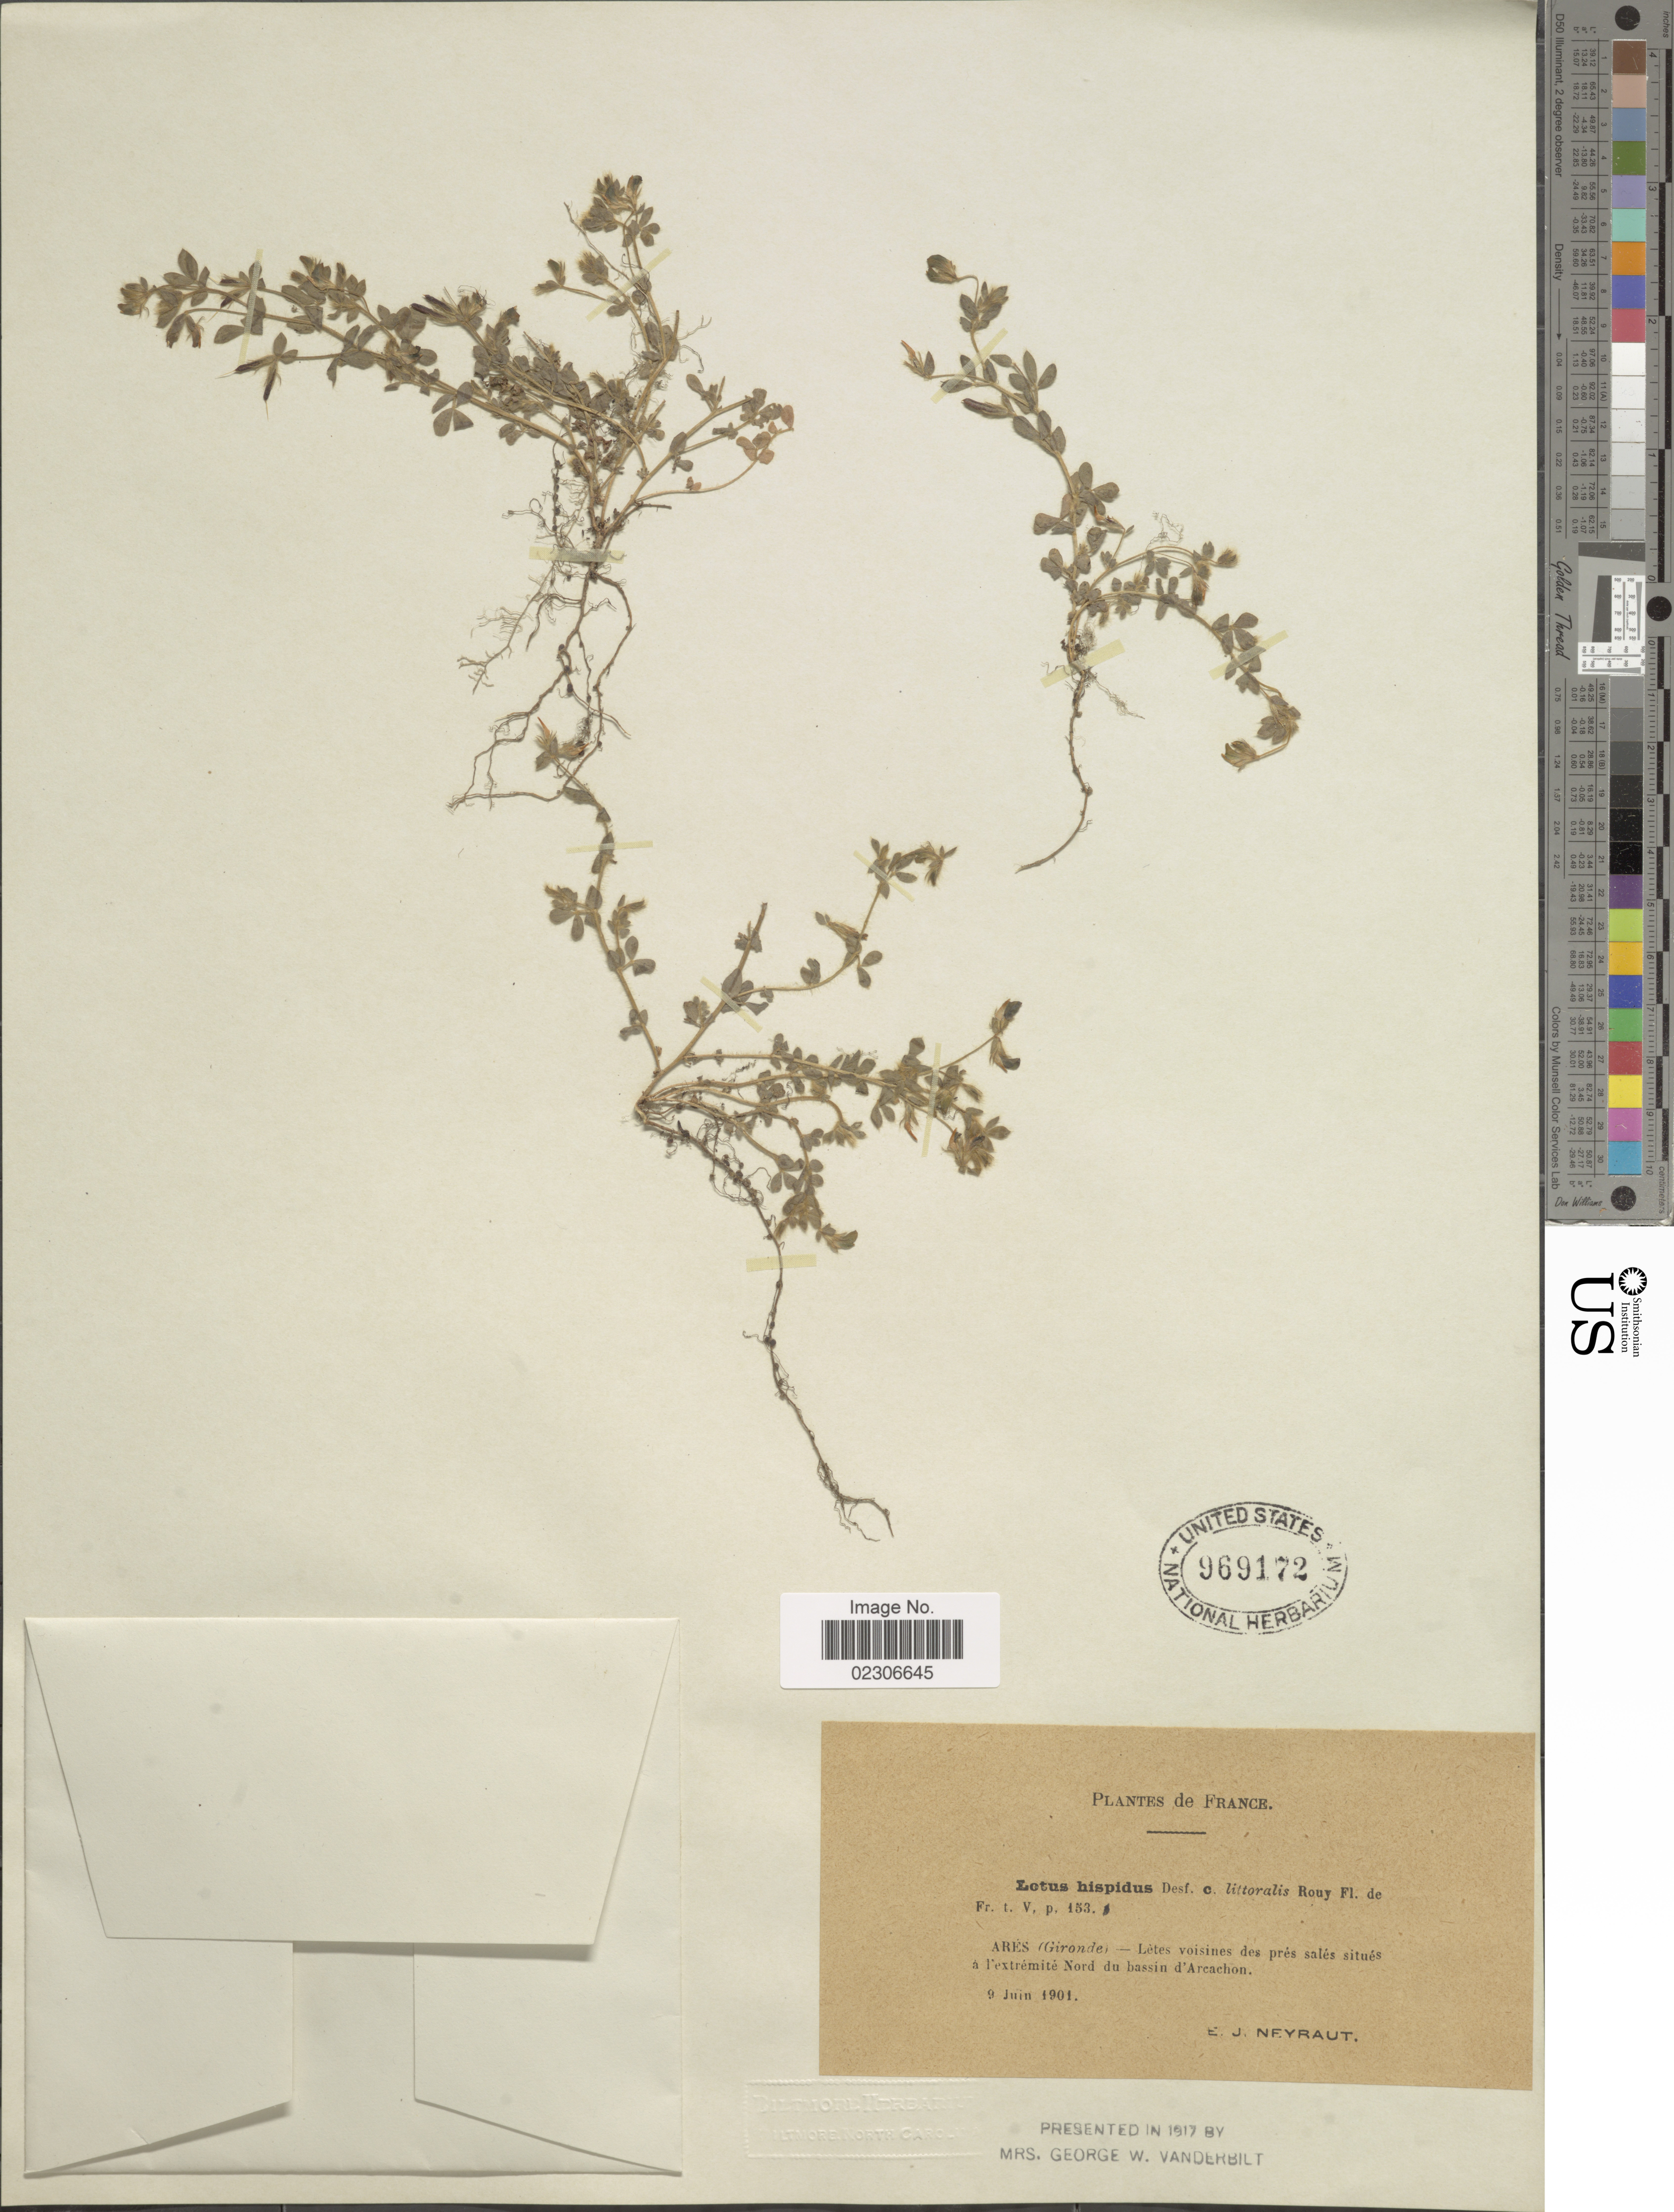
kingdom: Plantae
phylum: Tracheophyta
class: Magnoliopsida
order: Fabales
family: Fabaceae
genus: Lotus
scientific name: Lotus hispidus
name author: DC.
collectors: E. Neyraut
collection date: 1901-06-09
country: France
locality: Arès (Gironde) - Nord du bassin d'Arcachon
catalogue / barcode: US 969172